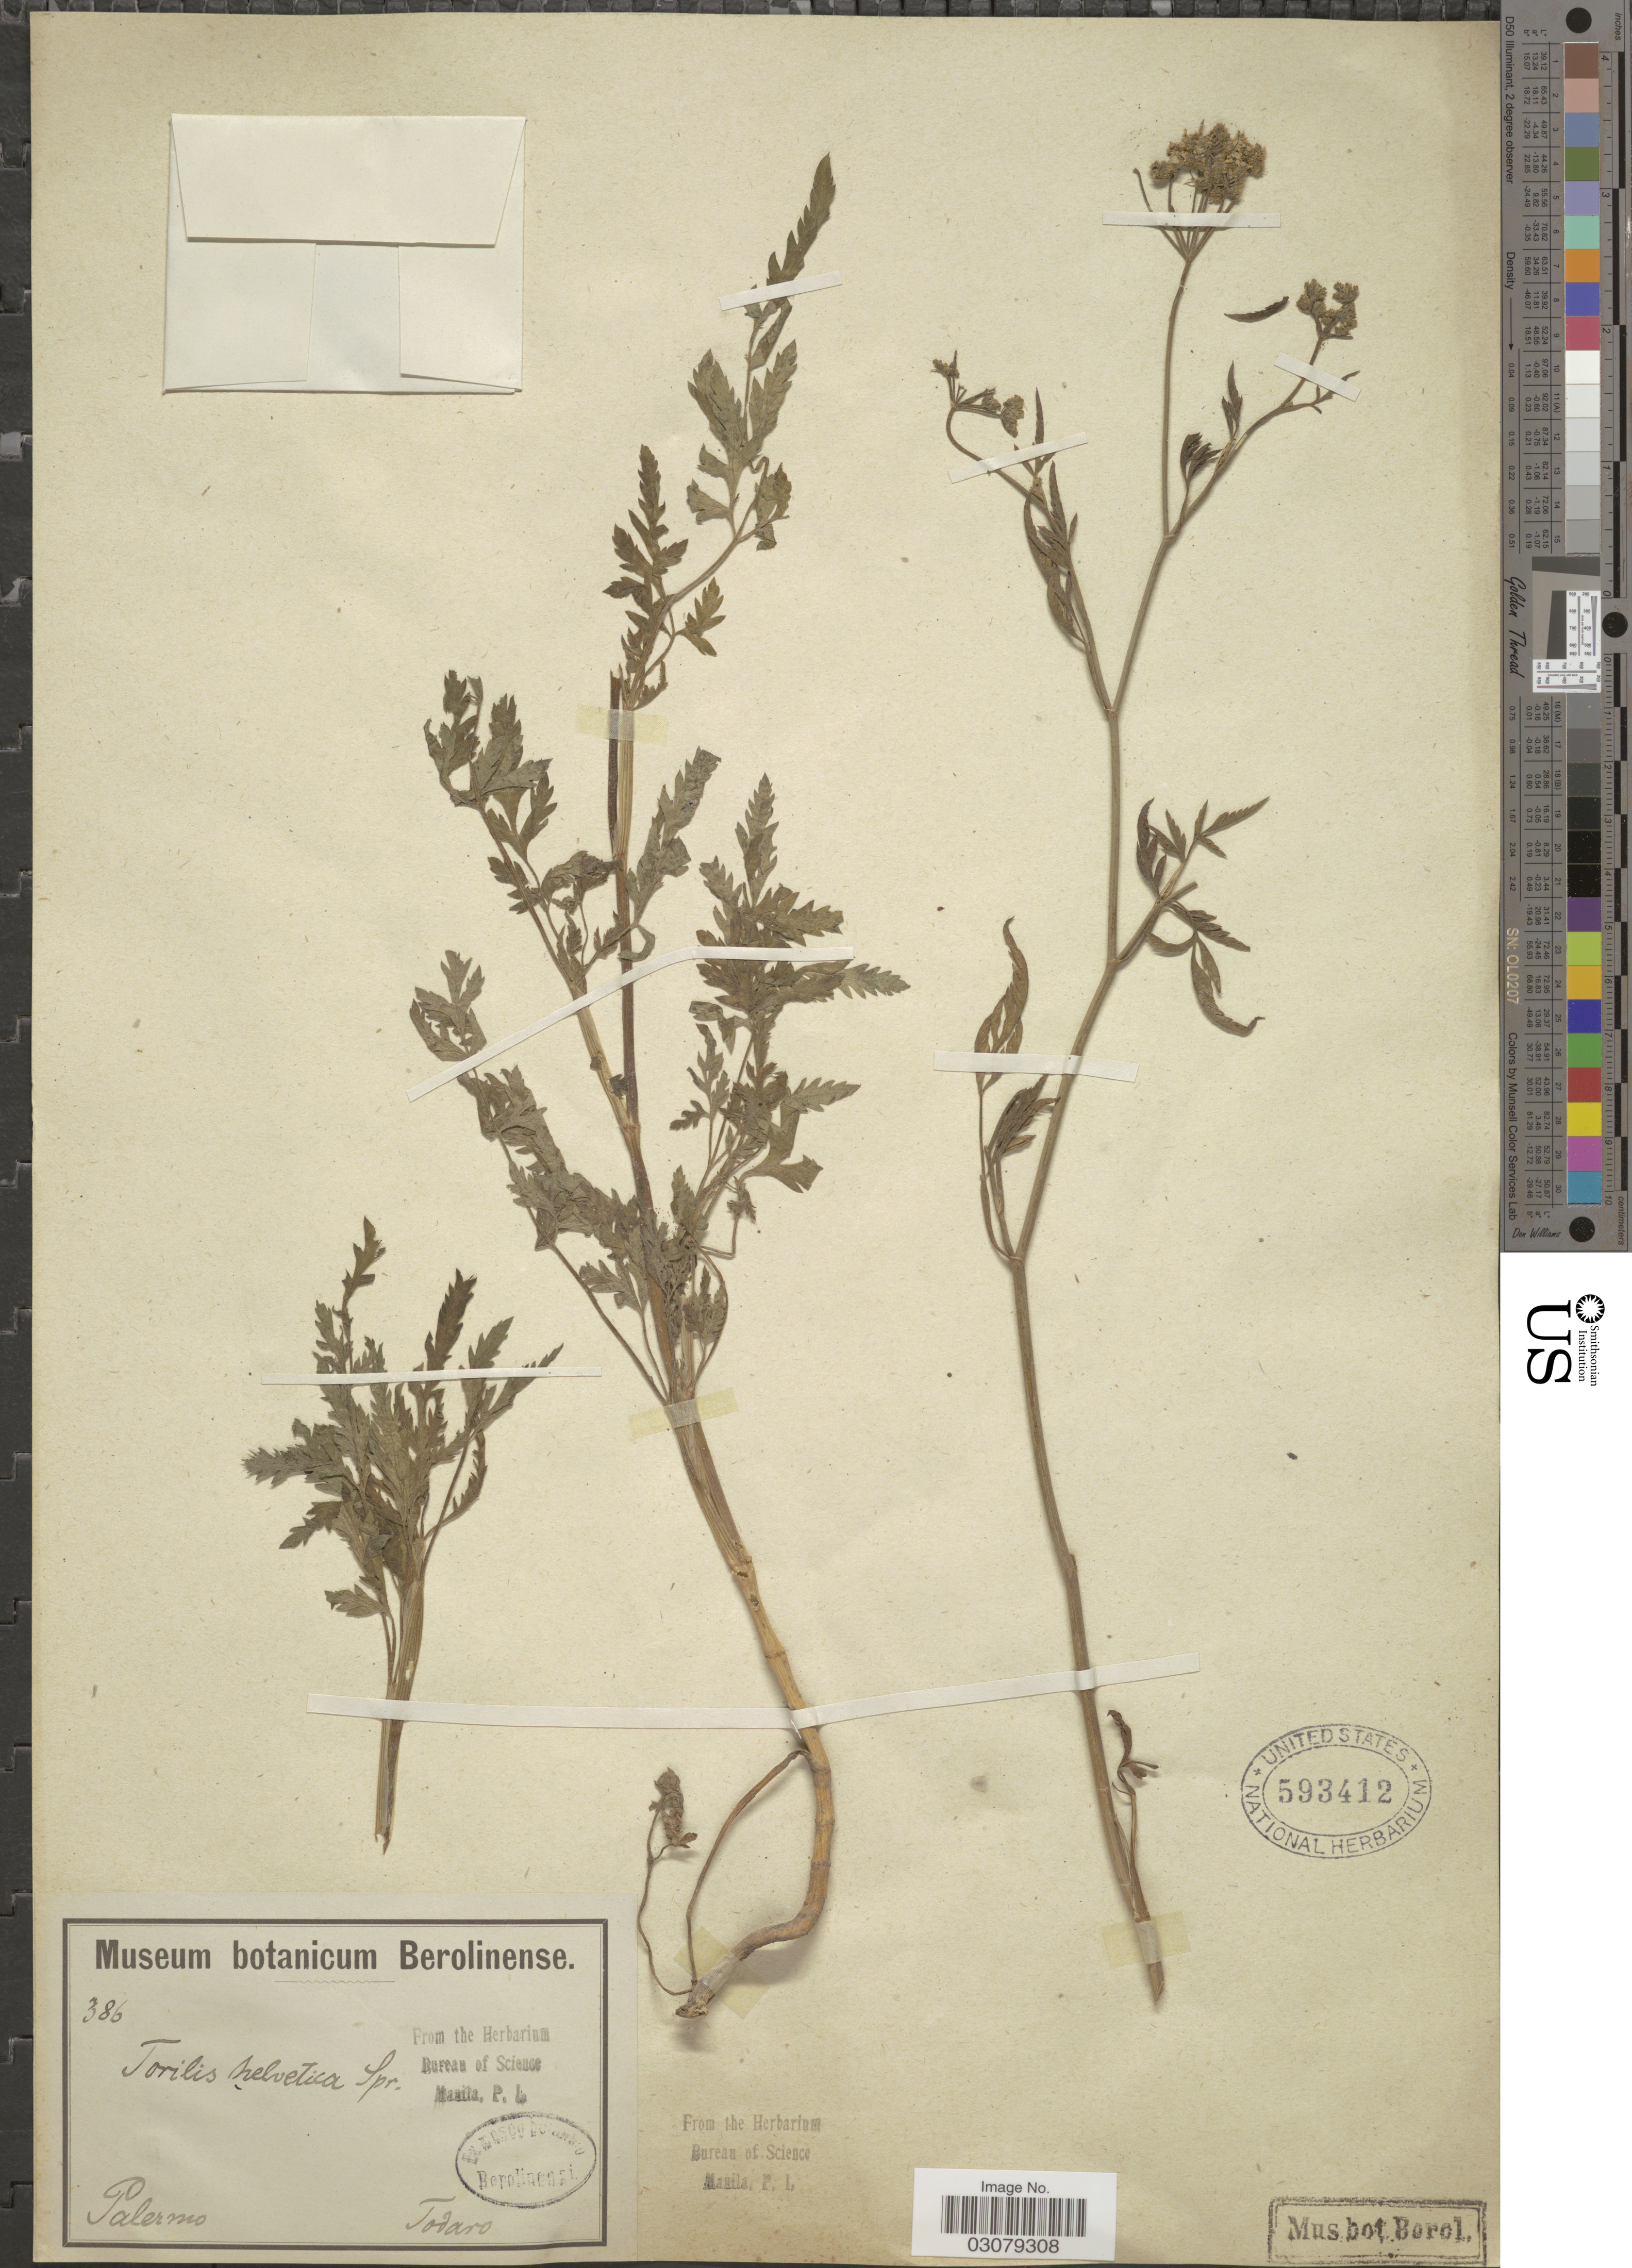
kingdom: Plantae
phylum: Tracheophyta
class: Magnoliopsida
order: Apiales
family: Apiaceae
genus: Torilis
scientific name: Torilis infesta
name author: (L.) Clairv.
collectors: Todaro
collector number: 386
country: Italy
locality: Palermo.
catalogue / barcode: US 593412